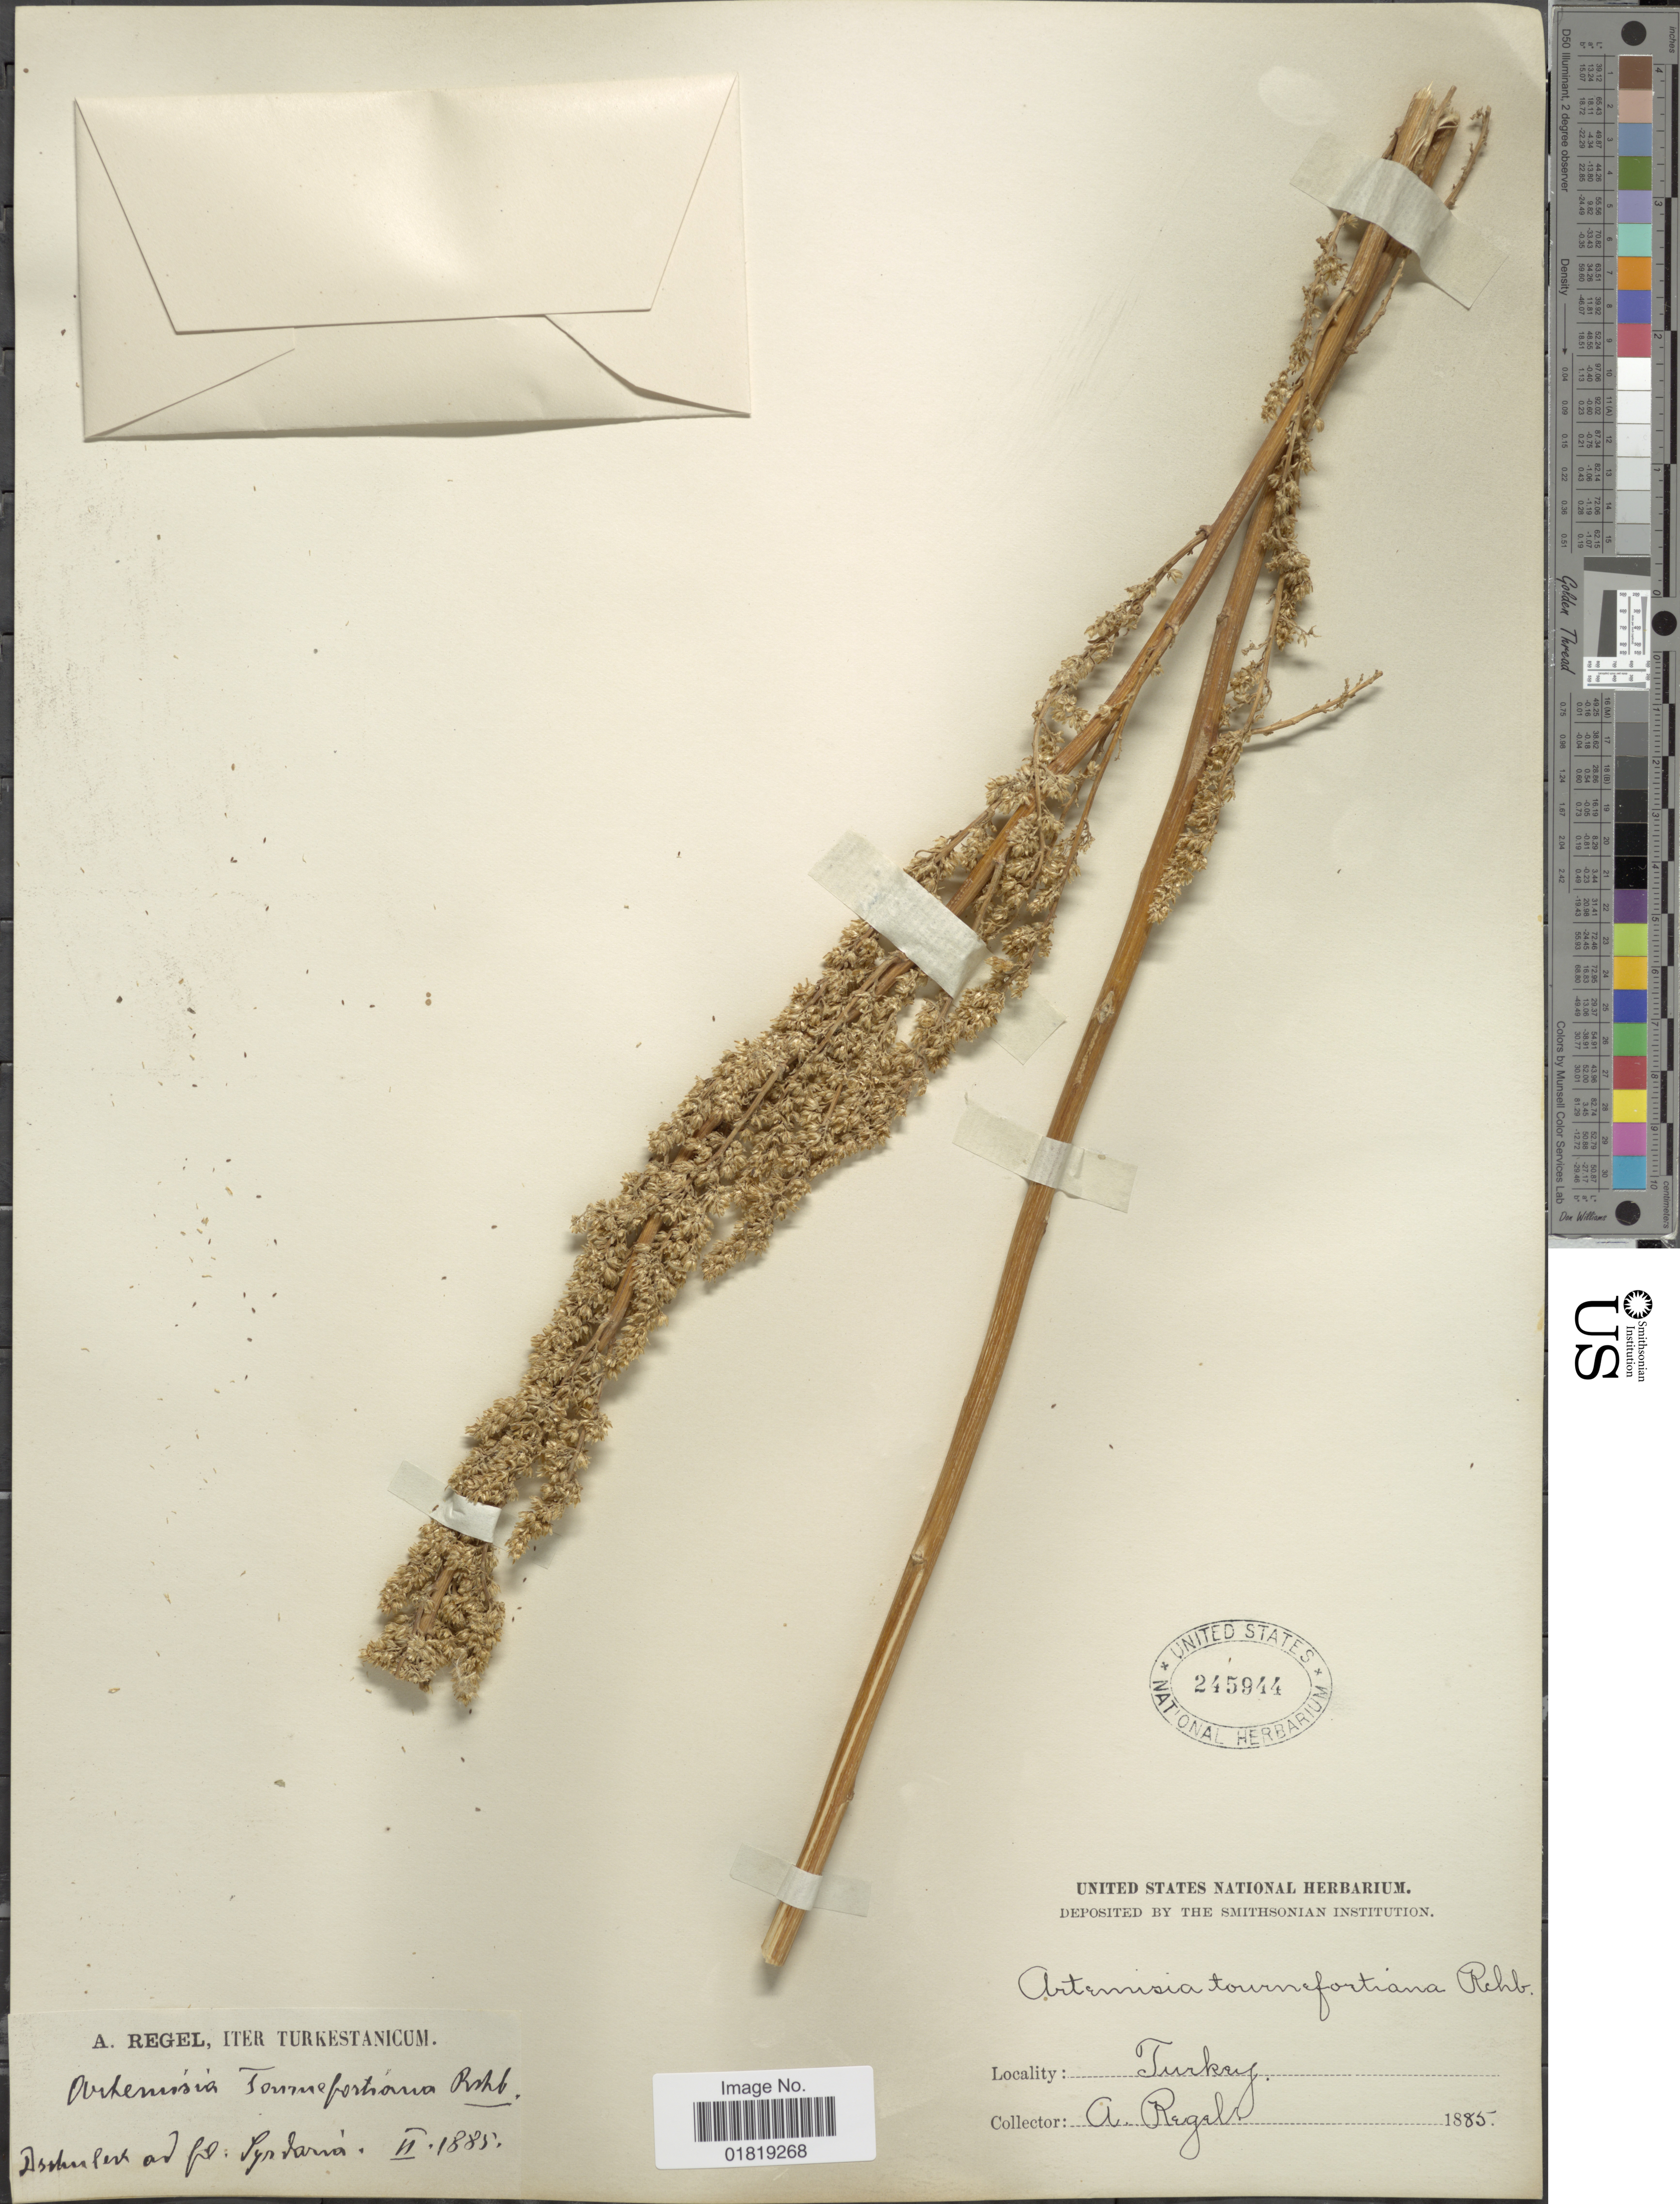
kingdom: Plantae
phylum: Tracheophyta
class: Magnoliopsida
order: Asterales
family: Asteraceae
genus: Artemisia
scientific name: Artemisia tournefortiana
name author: Rchb. f.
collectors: A. Regal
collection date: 1885-02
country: Turkey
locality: Ashufert ad fl: fyn Syrsaria [interpreted]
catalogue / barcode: US 245944